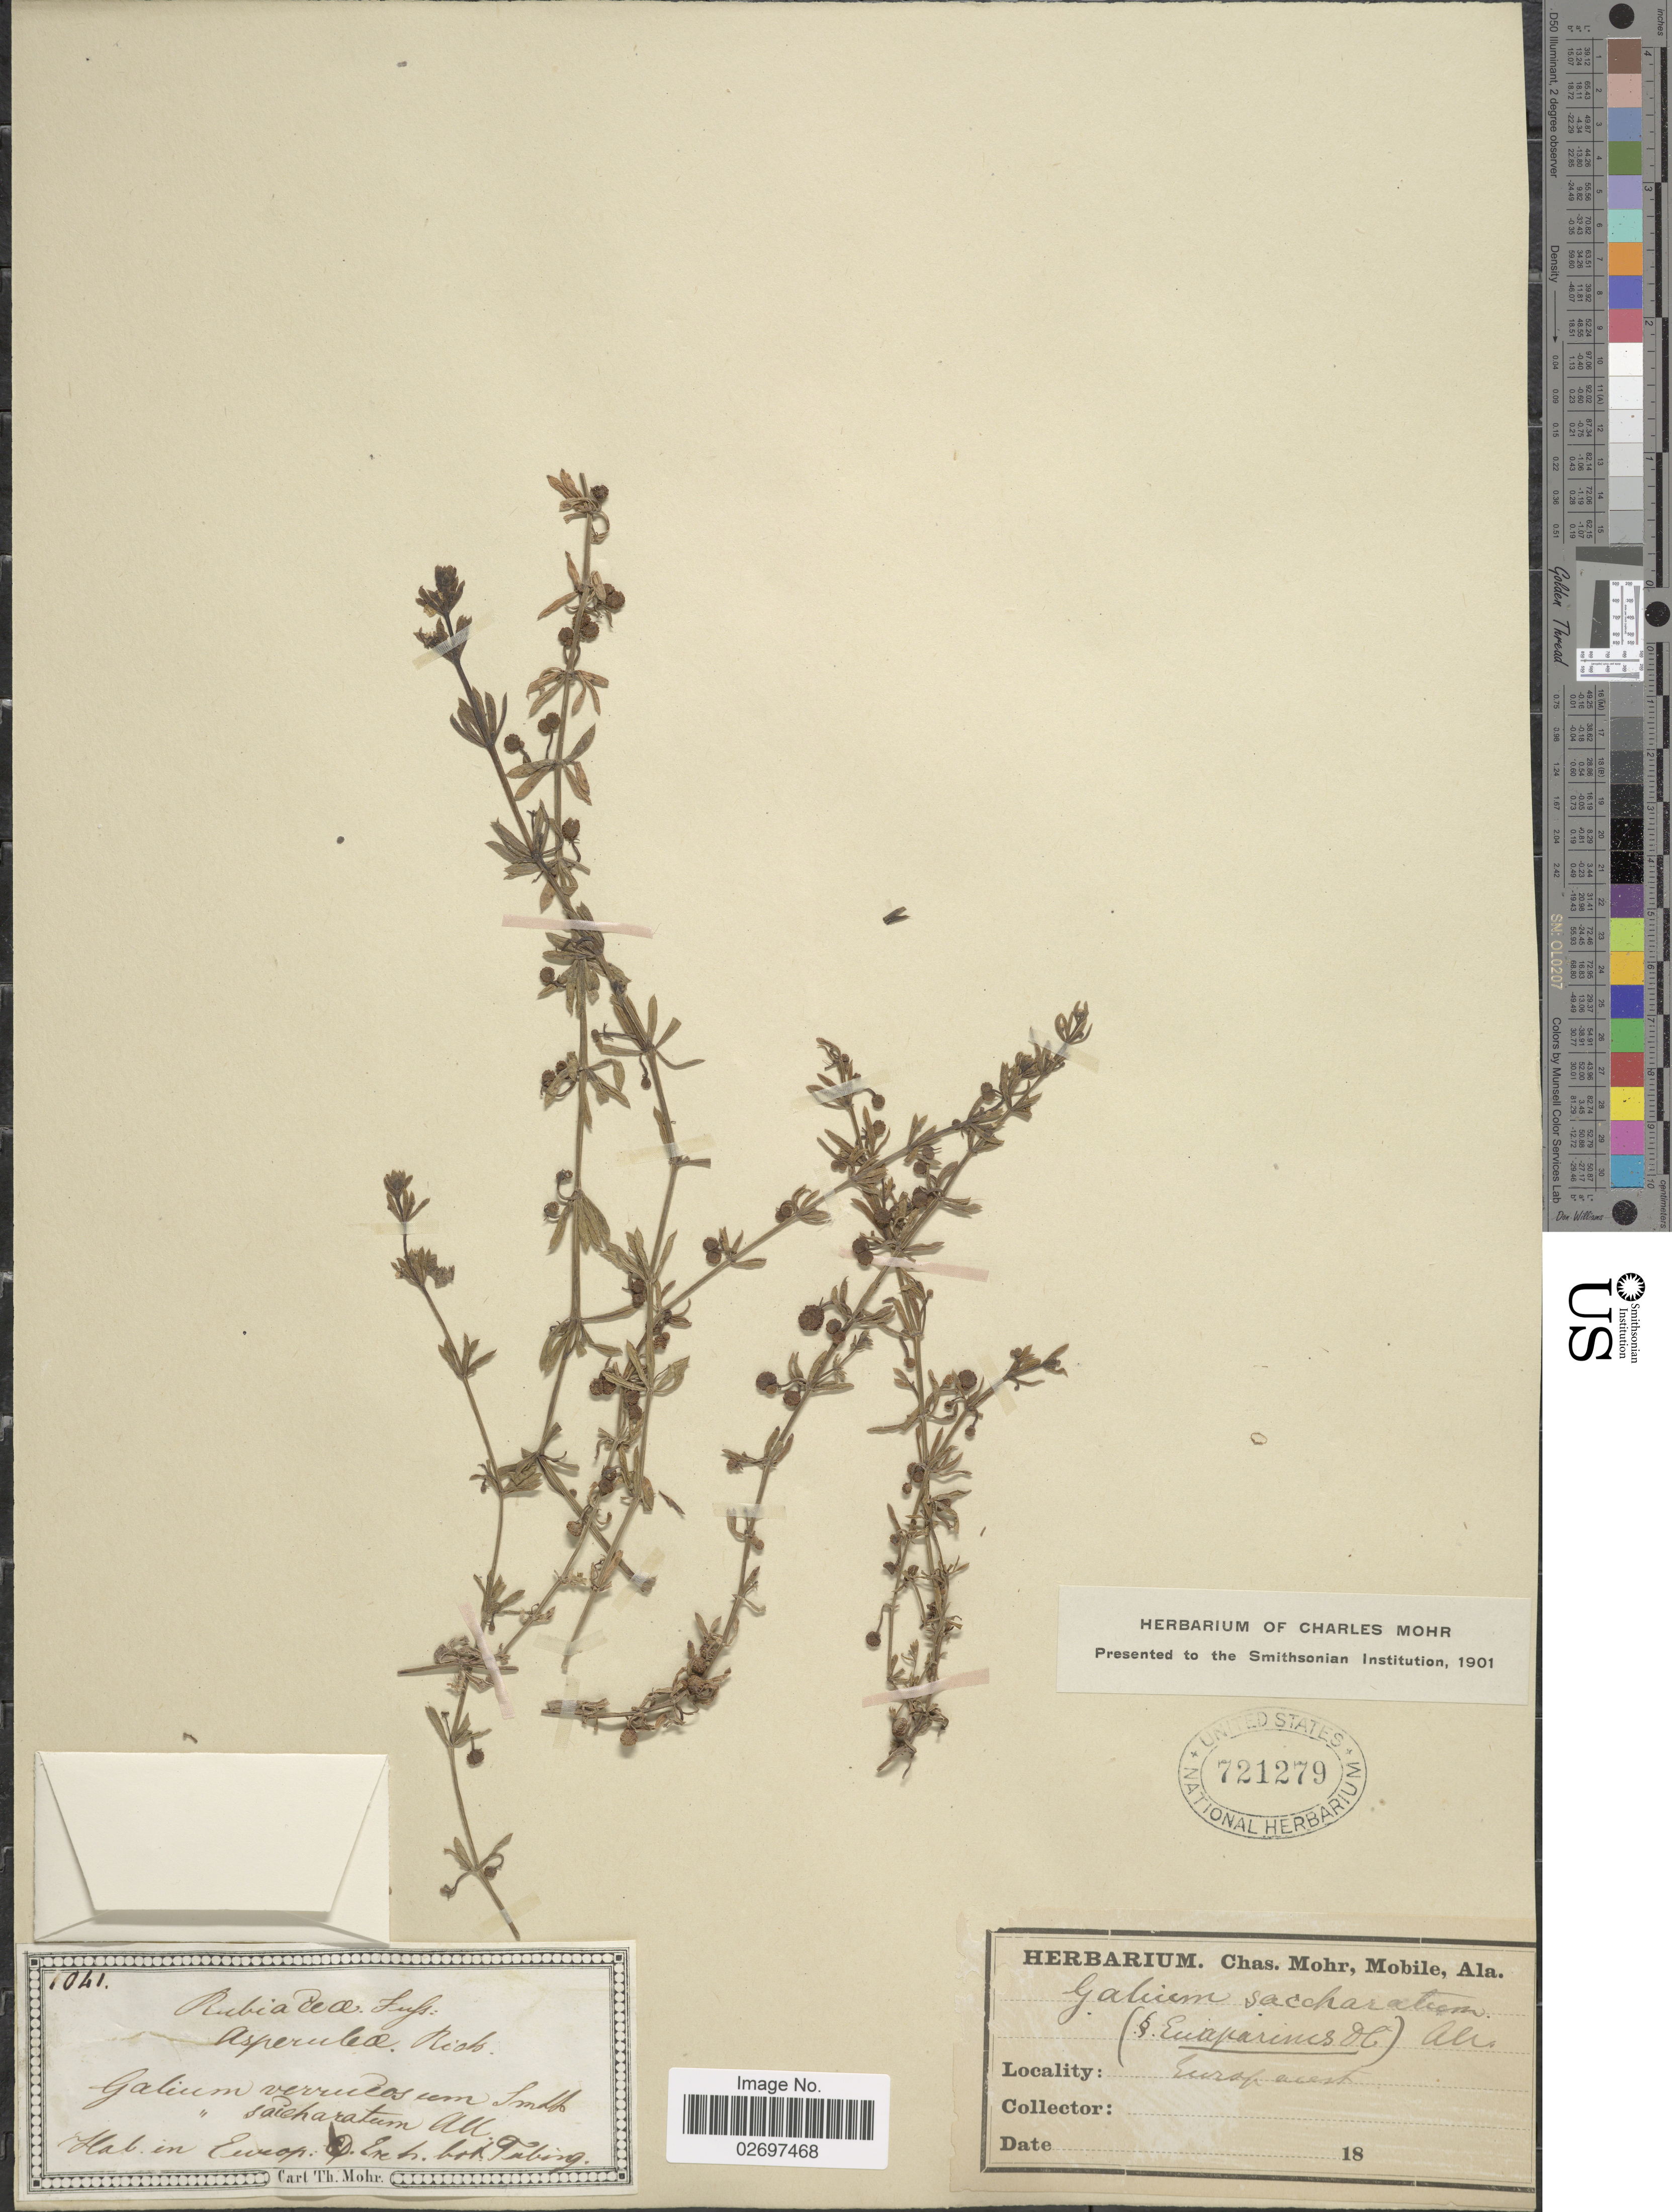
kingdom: Plantae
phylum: Tracheophyta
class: Magnoliopsida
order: Gentianales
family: Rubiaceae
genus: Galium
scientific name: Galium saccharatum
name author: All.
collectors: Ex herb. Tubing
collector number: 1041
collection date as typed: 18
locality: Europ acest [interpreted]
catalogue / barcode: US 721279